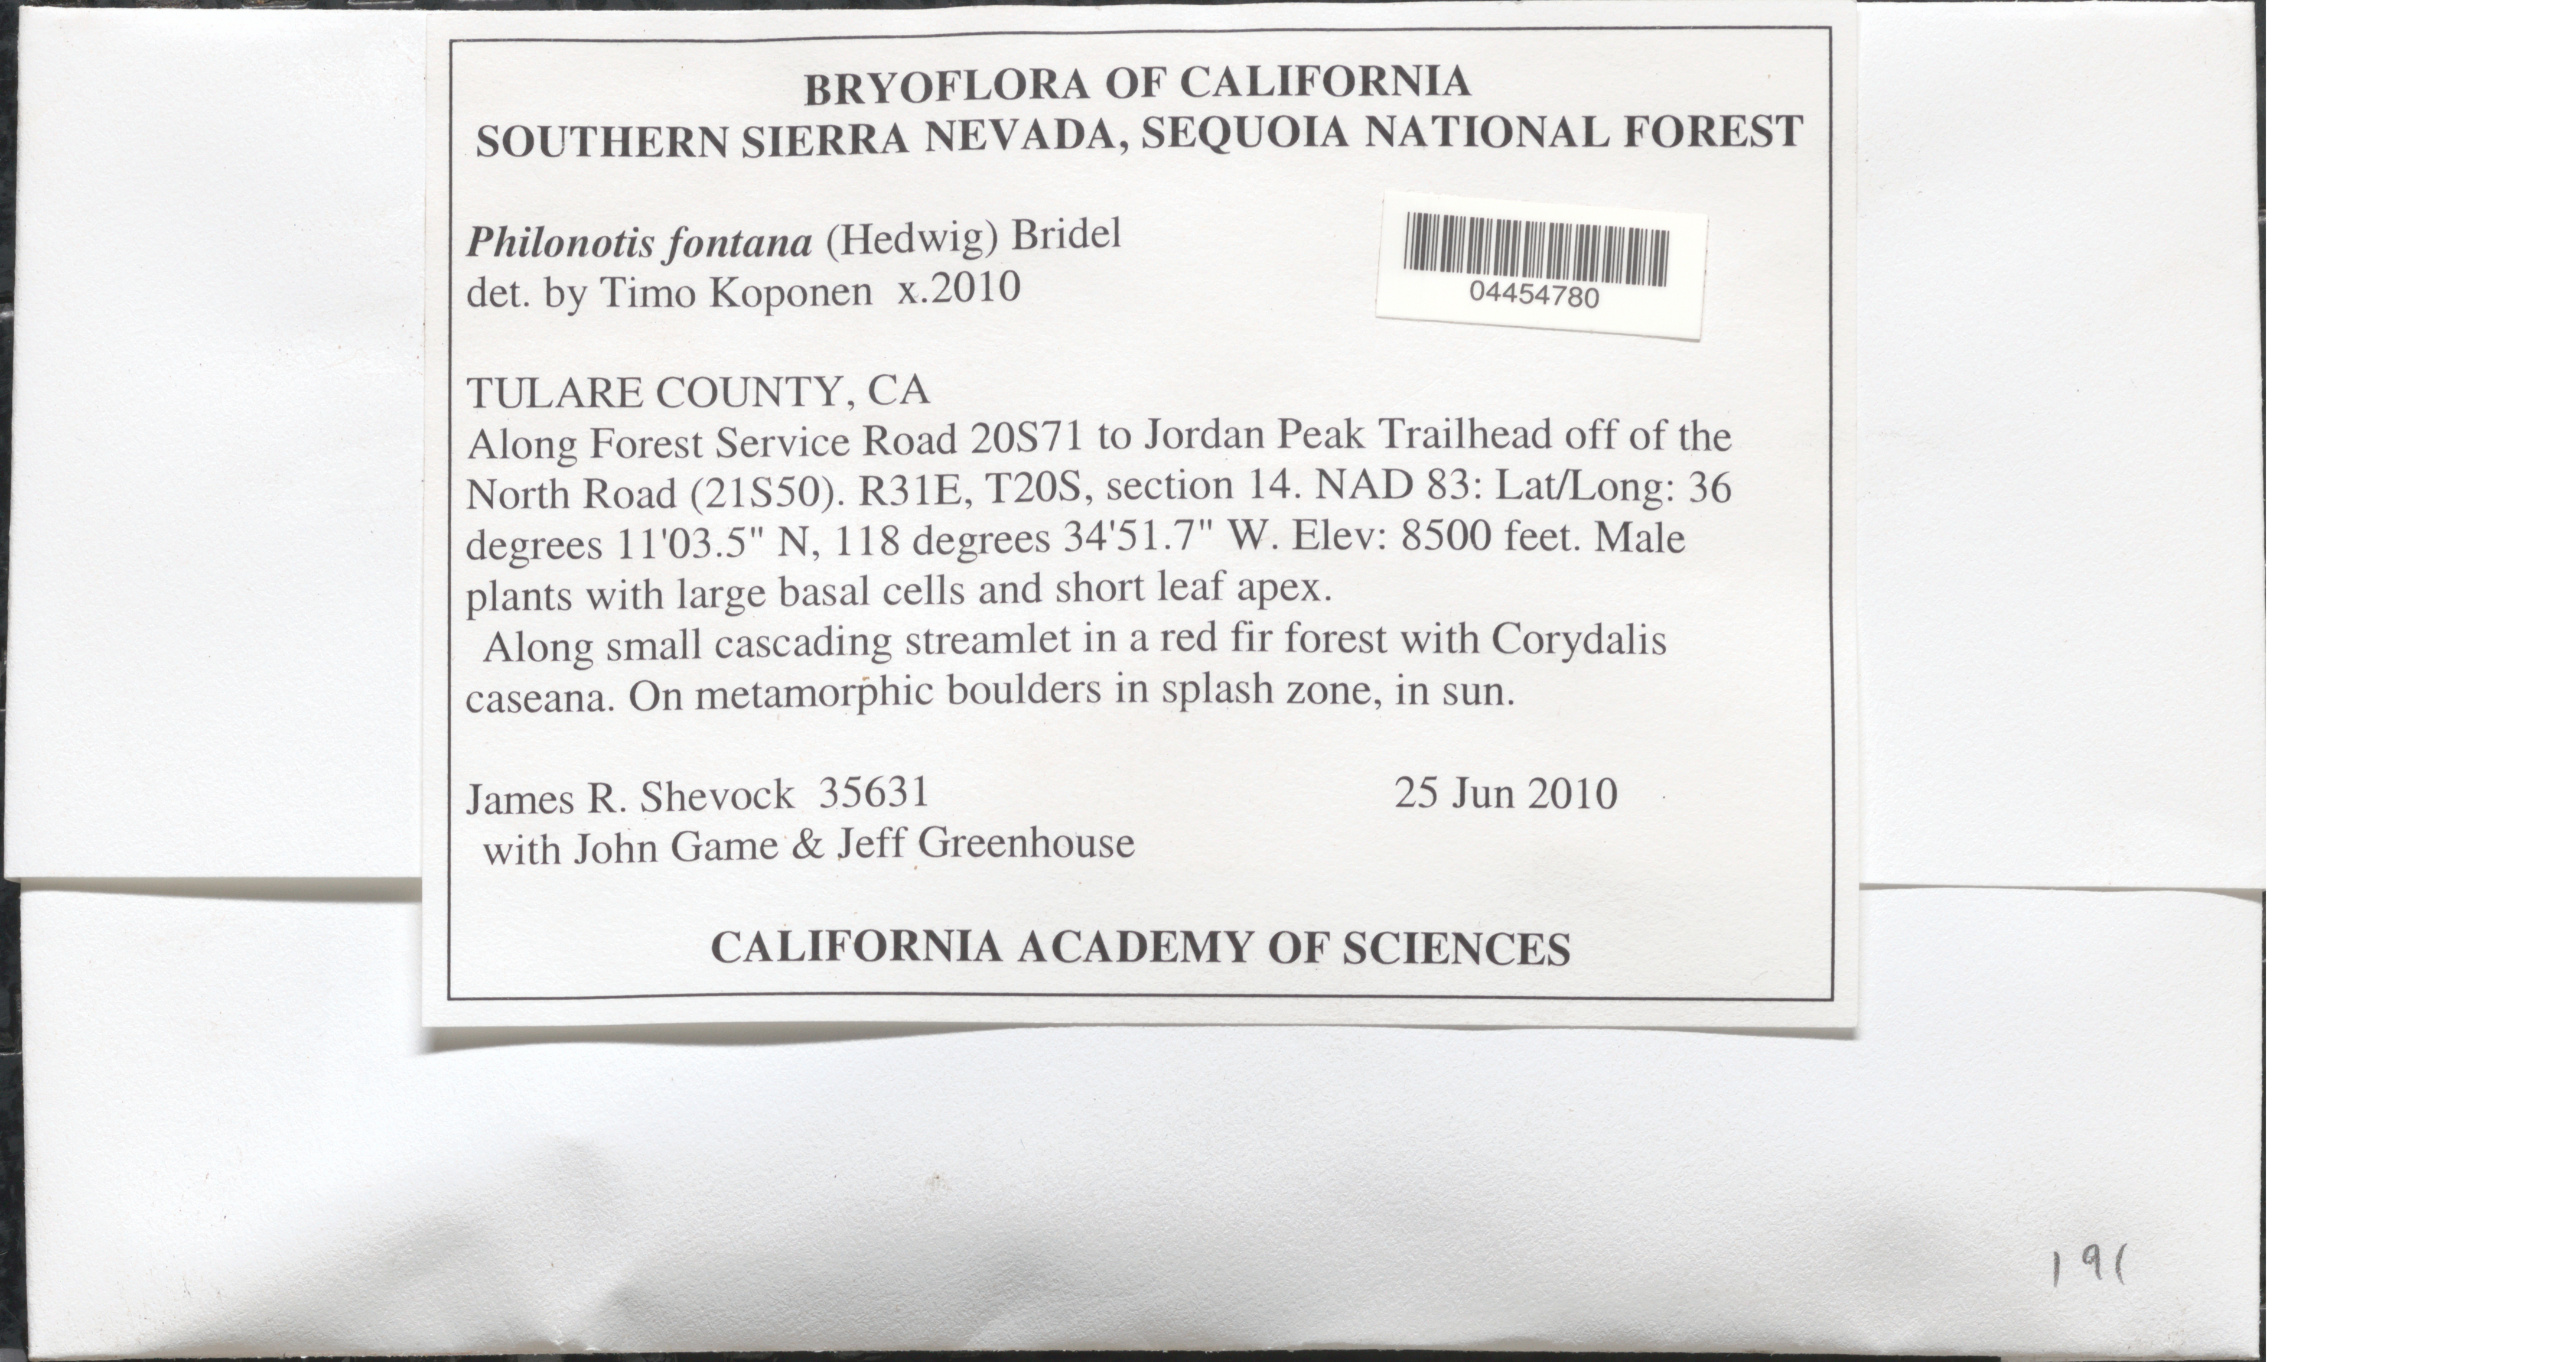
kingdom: Plantae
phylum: Bryophyta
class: Bryopsida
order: Bartramiales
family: Bartramiaceae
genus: Philonotis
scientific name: Philonotis fontana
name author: (Hedw.) Brid.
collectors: J. R. Shevock, J. Game & J. Greenhouse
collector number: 35631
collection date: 2010-06-25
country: United States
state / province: California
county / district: Tulare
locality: Southern Sierra Nevada, Sequoia National Forest. Tulare County. Along Forest Service Road 20S71 to Jordan Peak Trailhead off of the North Road (21S50). R31E, T20S, Section 14. NAD 83.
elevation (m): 2591